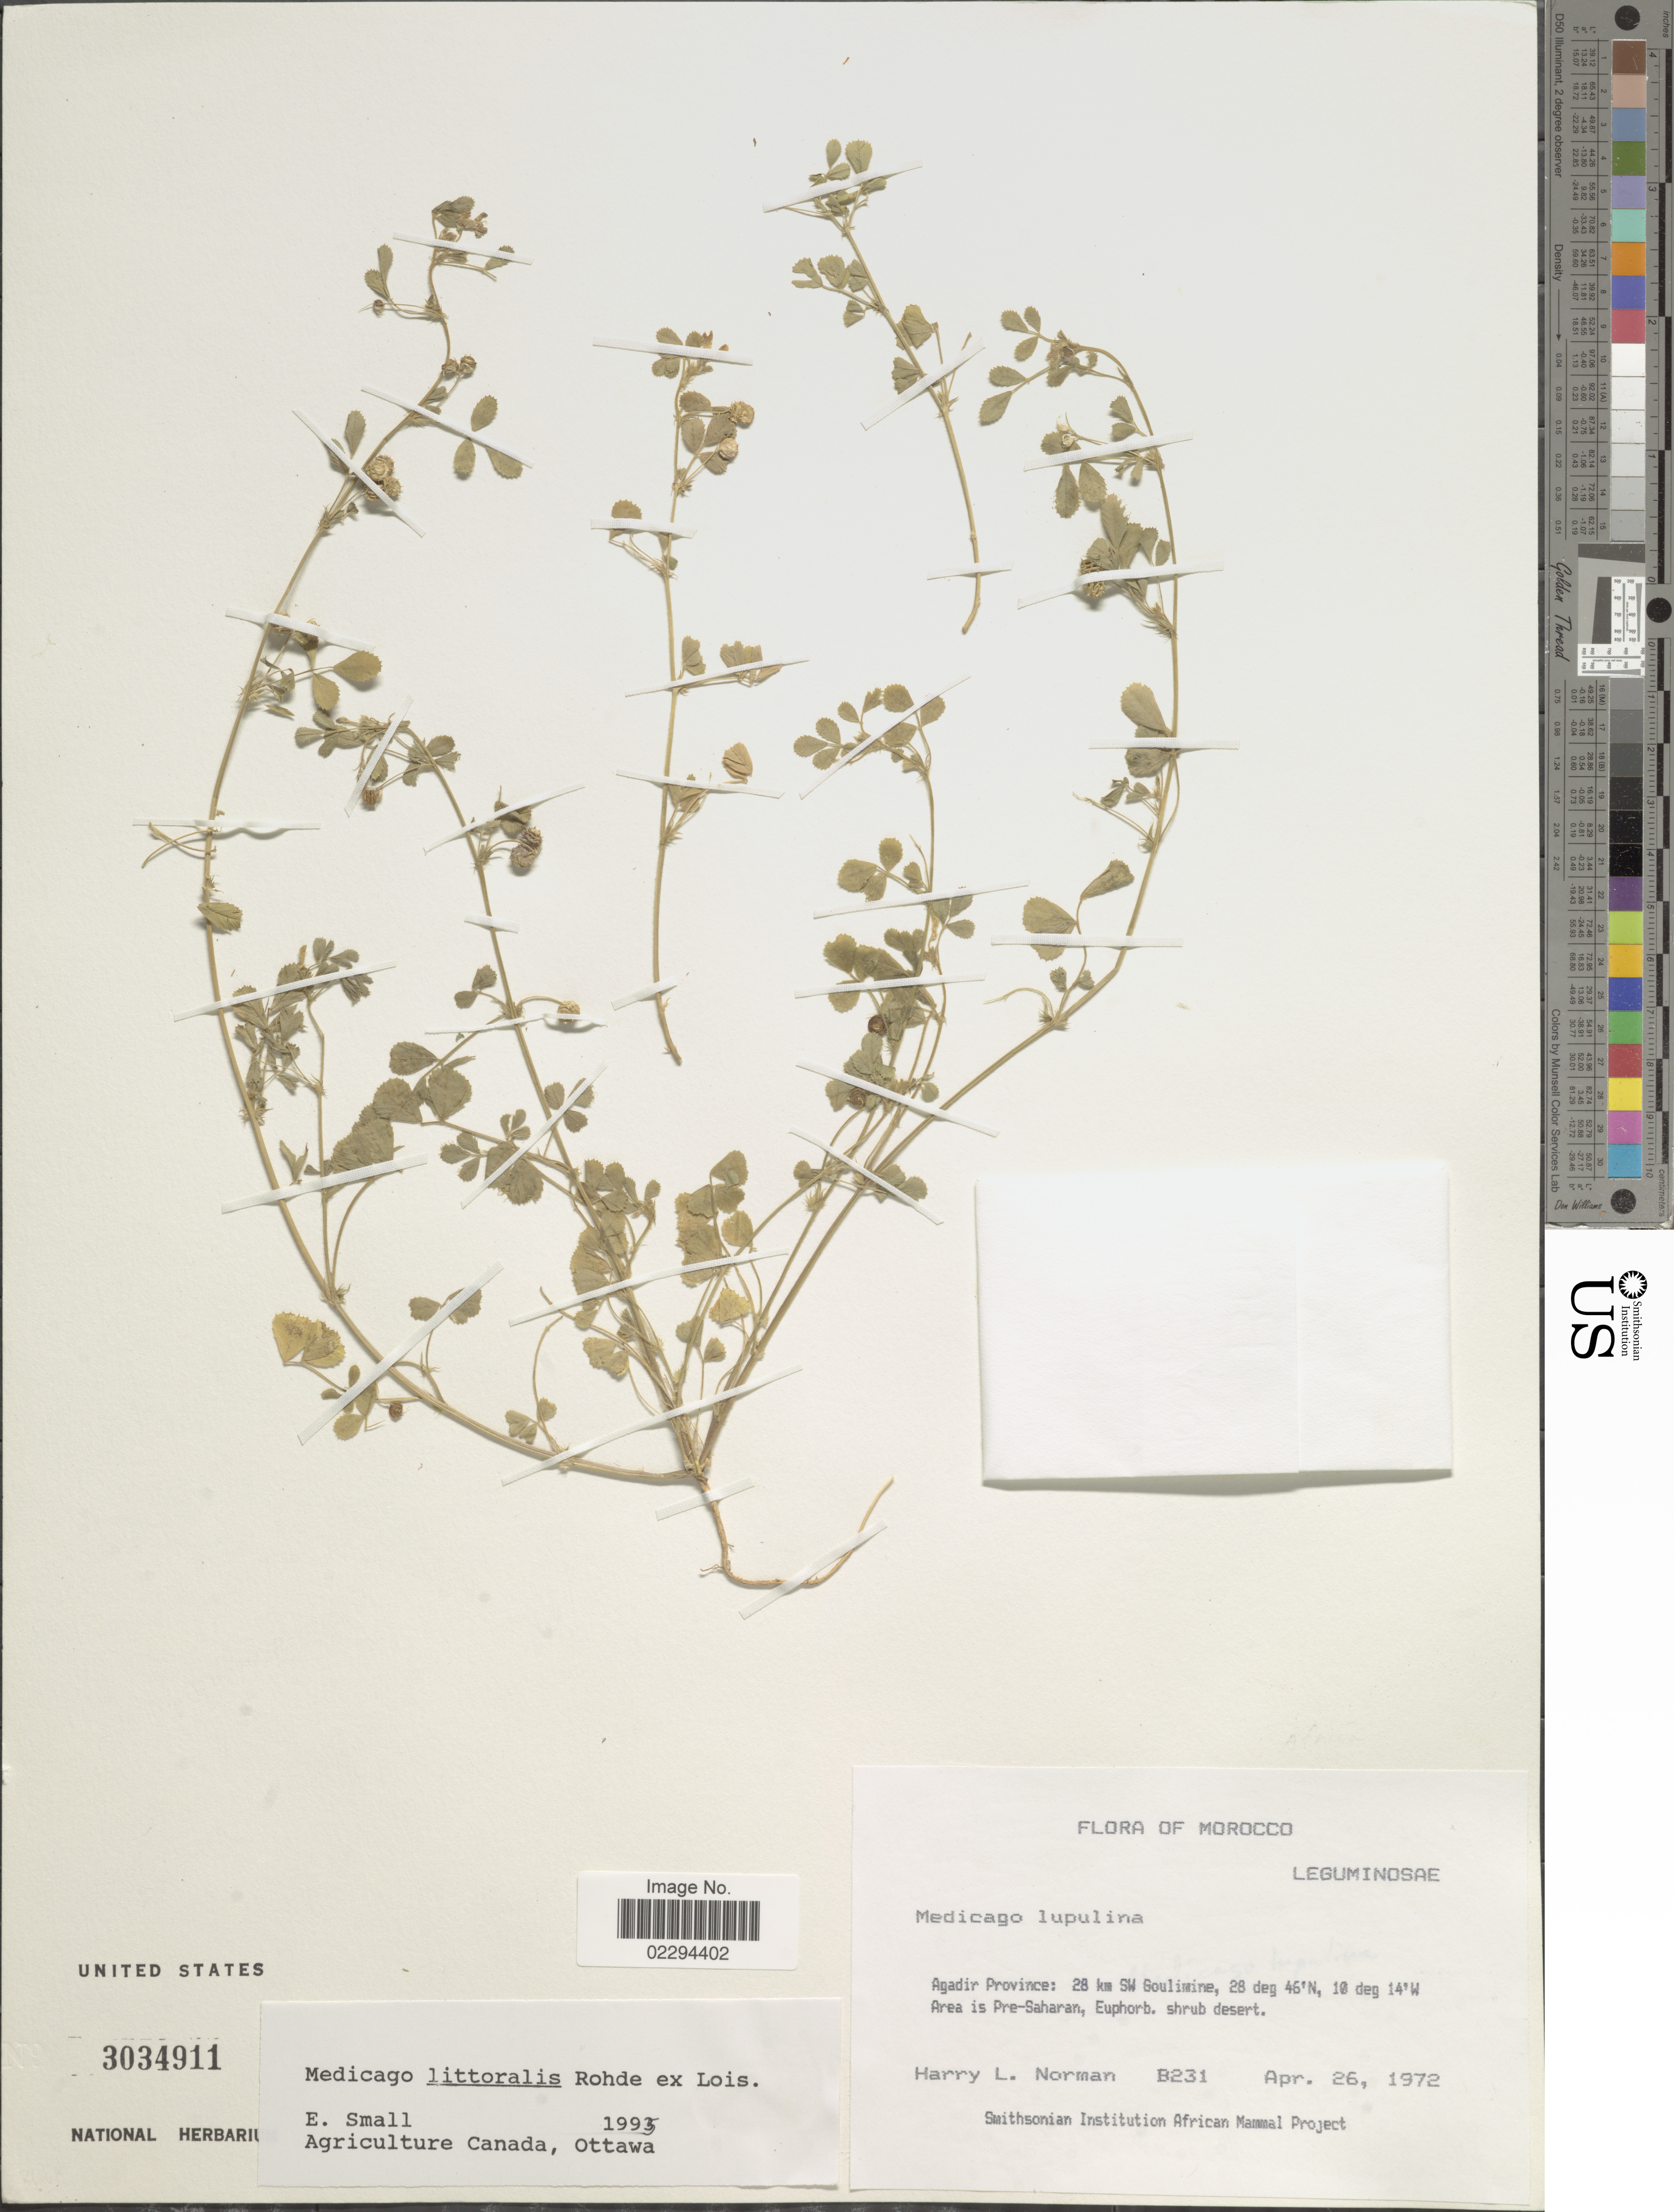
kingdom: Plantae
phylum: Tracheophyta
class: Magnoliopsida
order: Fabales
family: Fabaceae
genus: Medicago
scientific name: Medicago littoralis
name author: Loisel.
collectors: Norman, H.L.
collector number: B231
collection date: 1972-04-26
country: Morocco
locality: Agadir Province: 28 km SW Goulimine, Area is Pre-Saharan, Euphorb.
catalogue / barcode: US 3034911